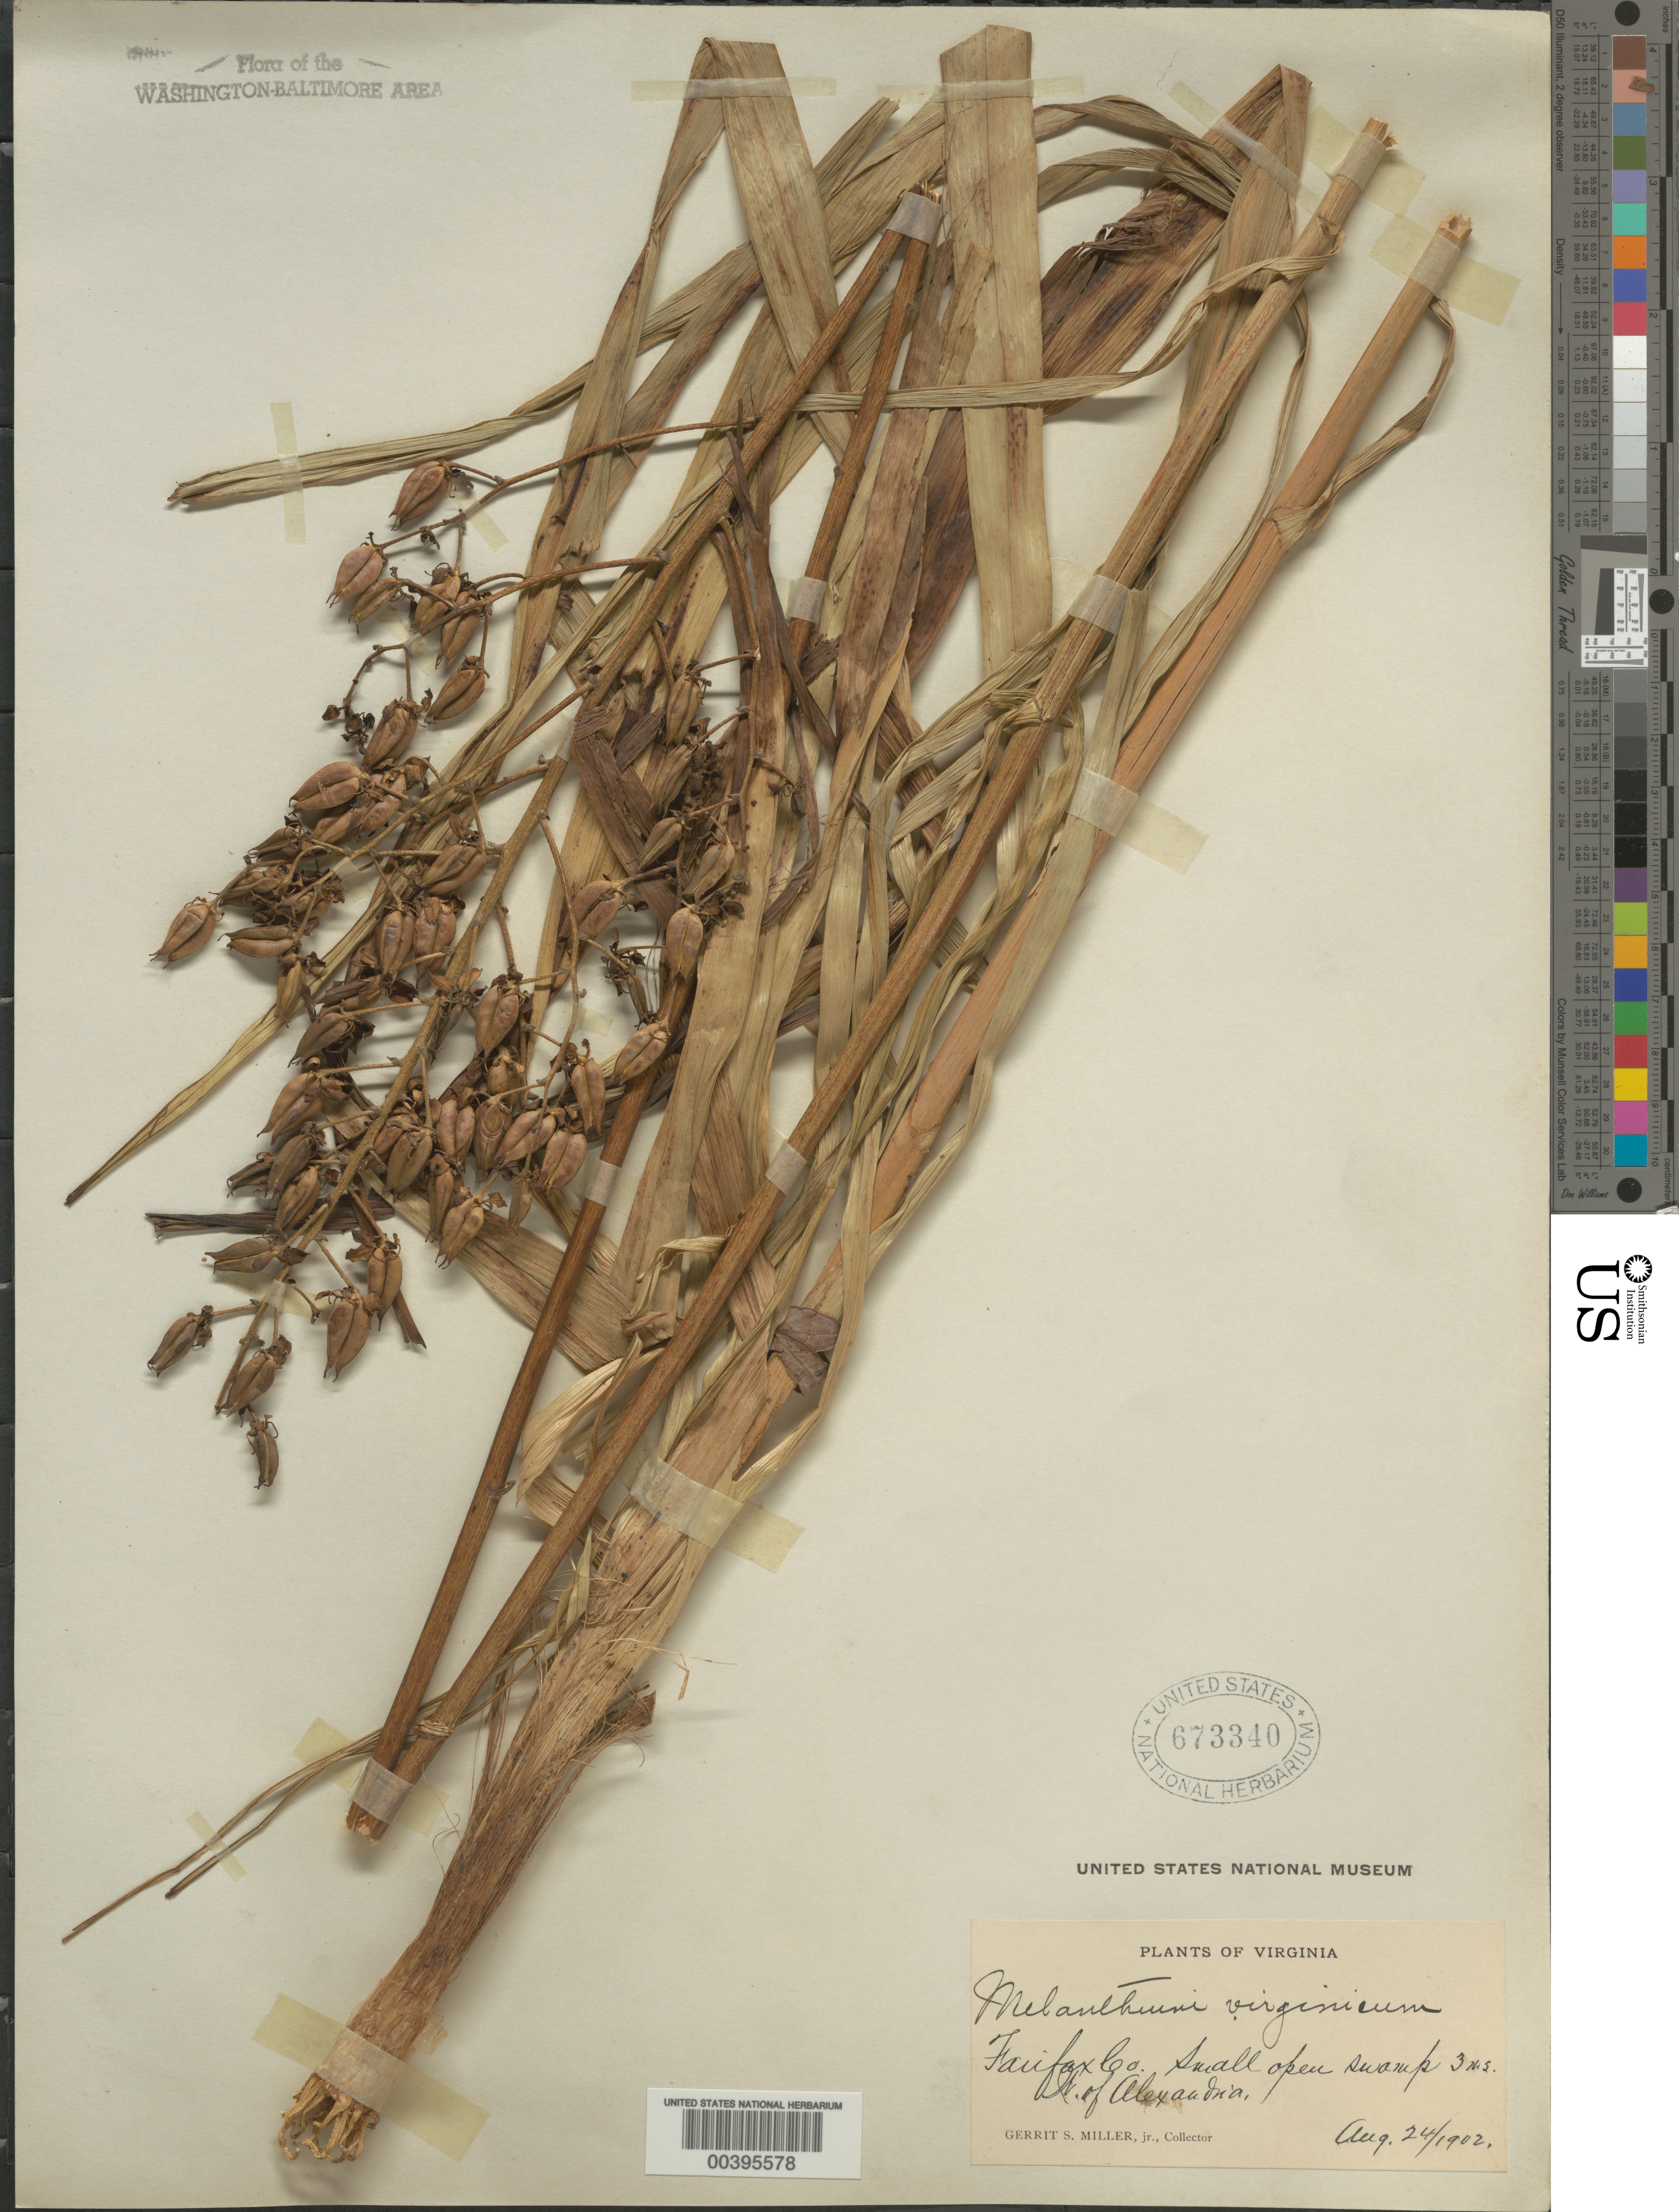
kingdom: Plantae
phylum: Tracheophyta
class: Liliopsida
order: Liliales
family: Melanthiaceae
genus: Melanthium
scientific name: Melanthium virginicum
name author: L.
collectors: G. S. Miller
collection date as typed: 24 Aug 1902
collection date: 1902-08-24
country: United States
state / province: Virginia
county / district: Fairfax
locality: West of Alexandria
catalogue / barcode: US 673340